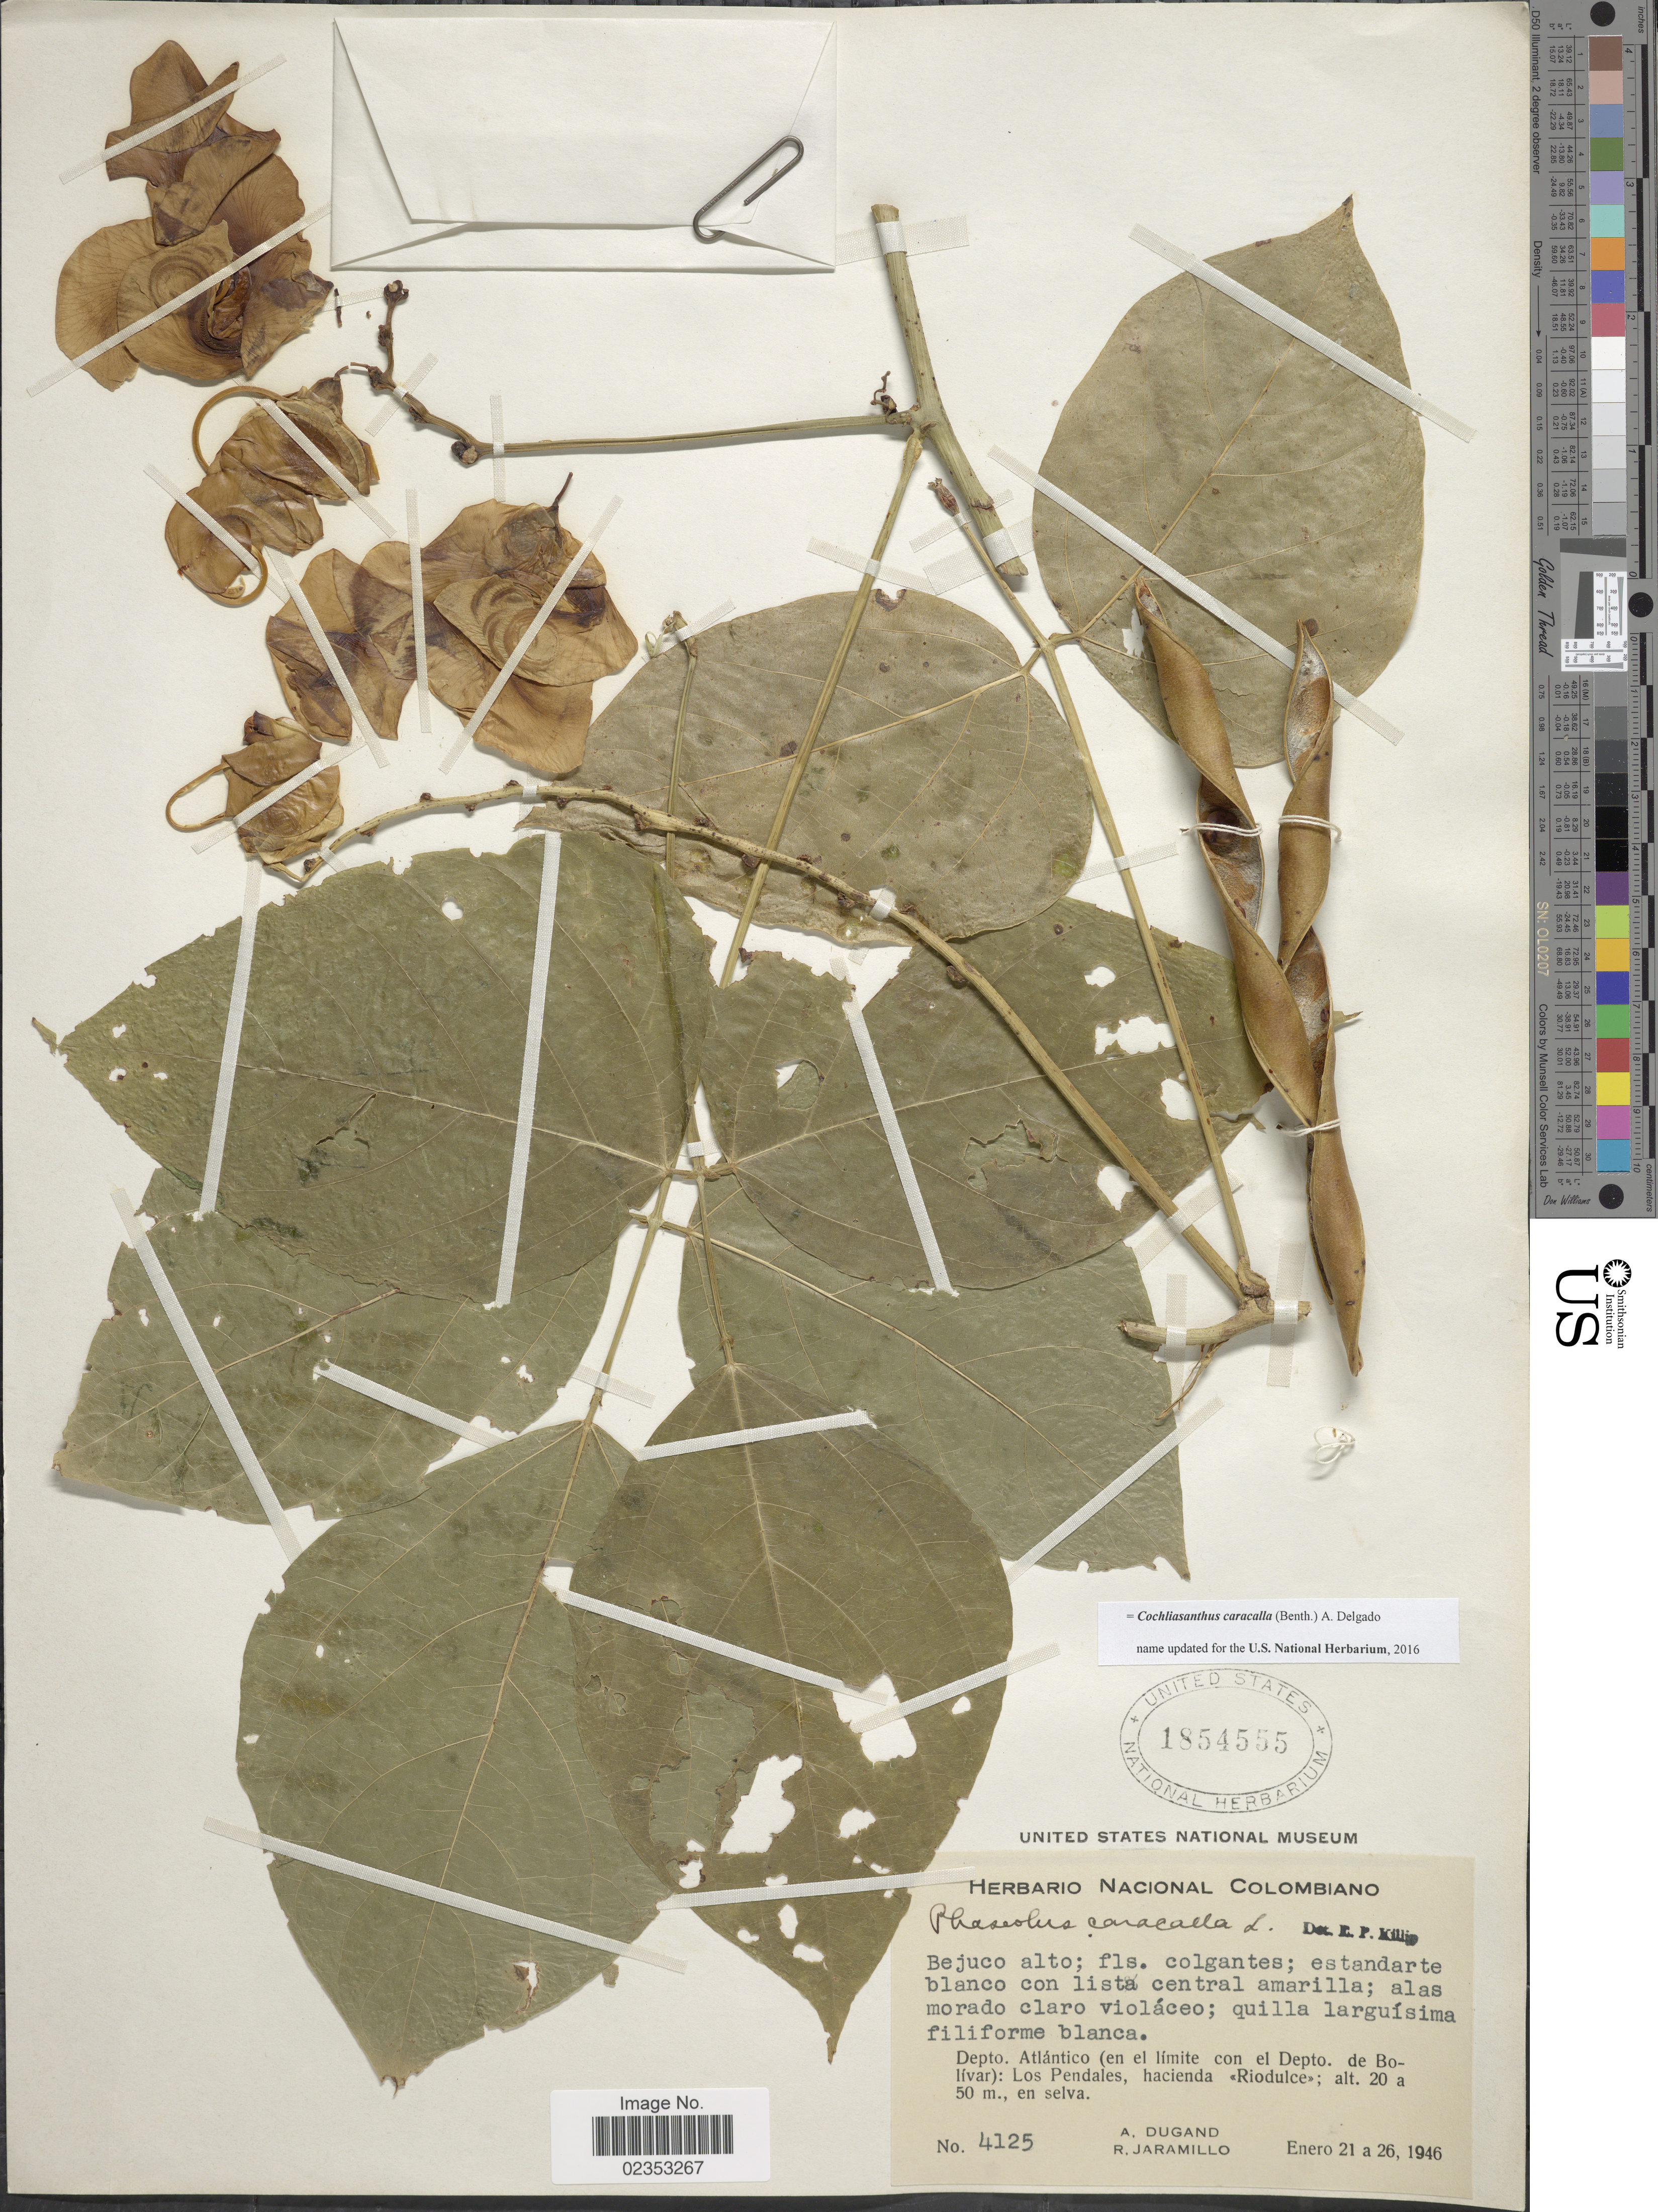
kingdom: Plantae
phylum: Tracheophyta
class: Magnoliopsida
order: Fabales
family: Fabaceae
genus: Cochliasanthus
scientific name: Cochliasanthus caracalla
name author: (L.) Trew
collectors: A. Dugand & R. Jaramillo M.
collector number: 4125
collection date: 1946-01-21/1946-01-26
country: Colombia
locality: Depto. Atlantico (en el limite con el Depto. de Bolivar): Los Pendales, hacienda <<Riodulce>>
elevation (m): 20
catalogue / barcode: US 1854555